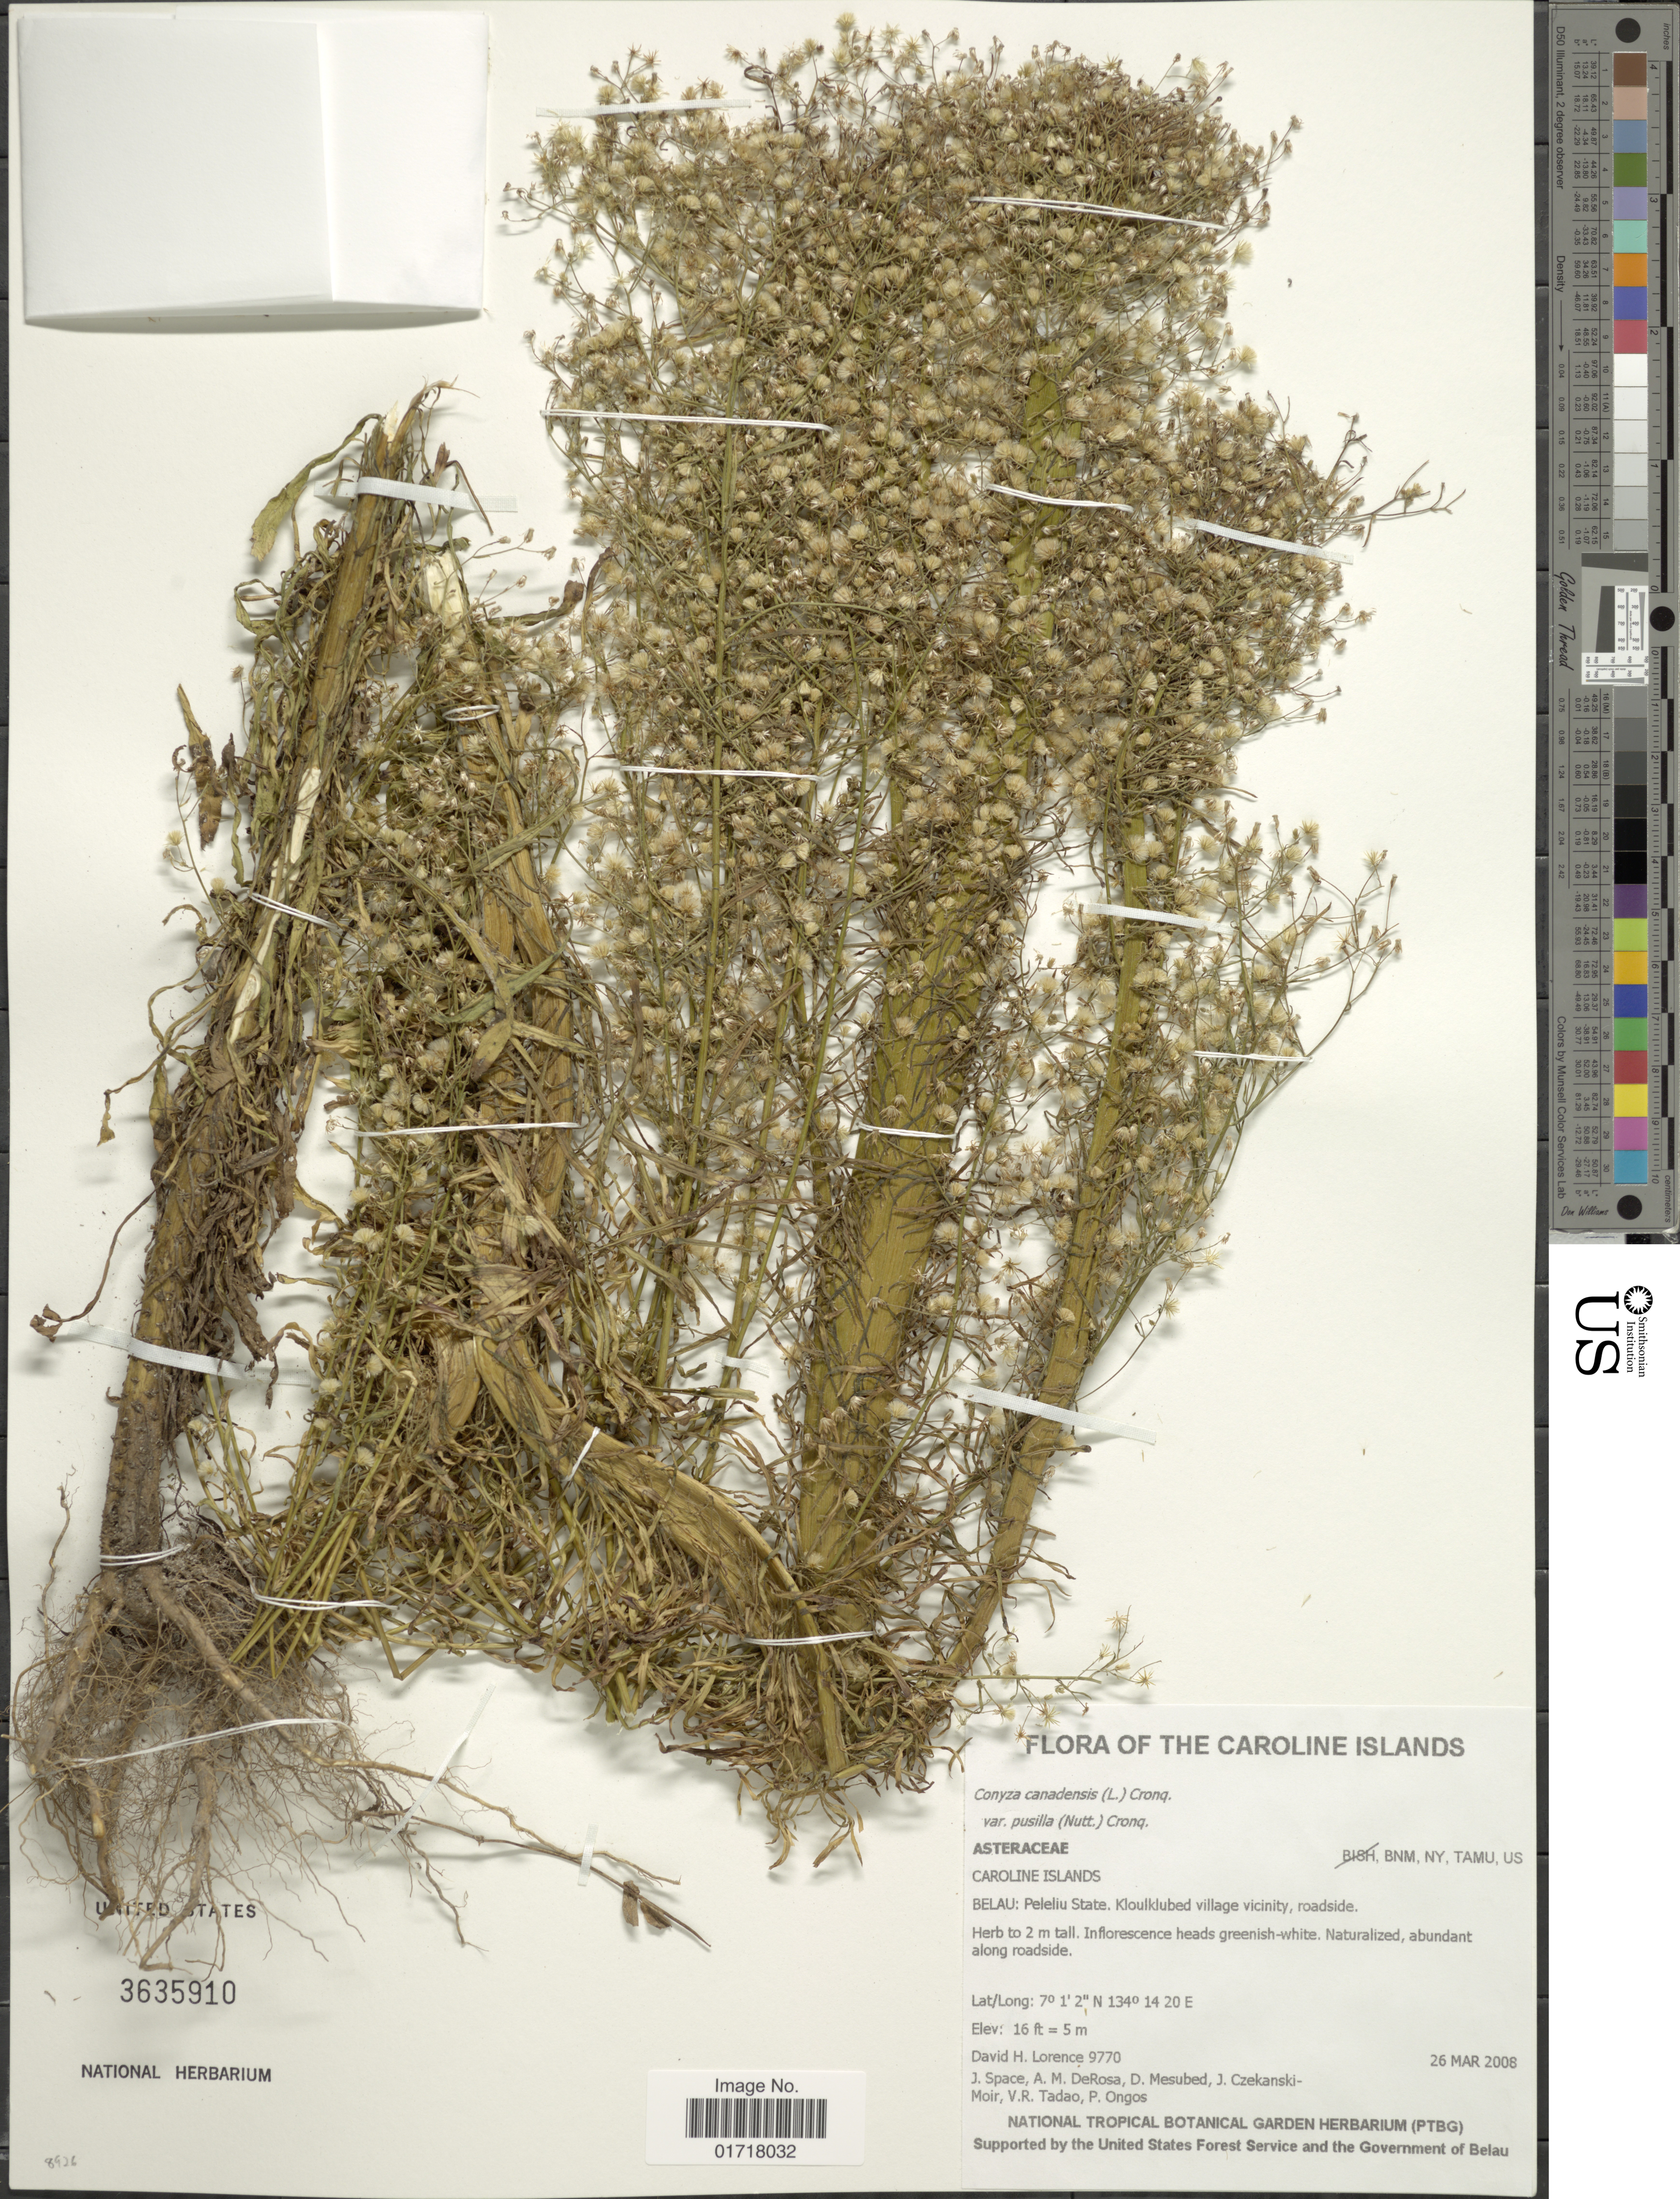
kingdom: Plantae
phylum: Tracheophyta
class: Magnoliopsida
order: Asterales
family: Asteraceae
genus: Erigeron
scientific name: Erigeron canadensis var. pusillus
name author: (Nutt.) Bolvin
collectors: D. Lorence, J. Space, A. DeRosa, D. Mesubed & et al.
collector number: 9770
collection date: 2008-03-26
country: Palau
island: Beliliou [Peleliu]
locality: Belau: Peleliu State, Kloulklubed village vicinity, roadside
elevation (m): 5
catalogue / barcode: US 3635910